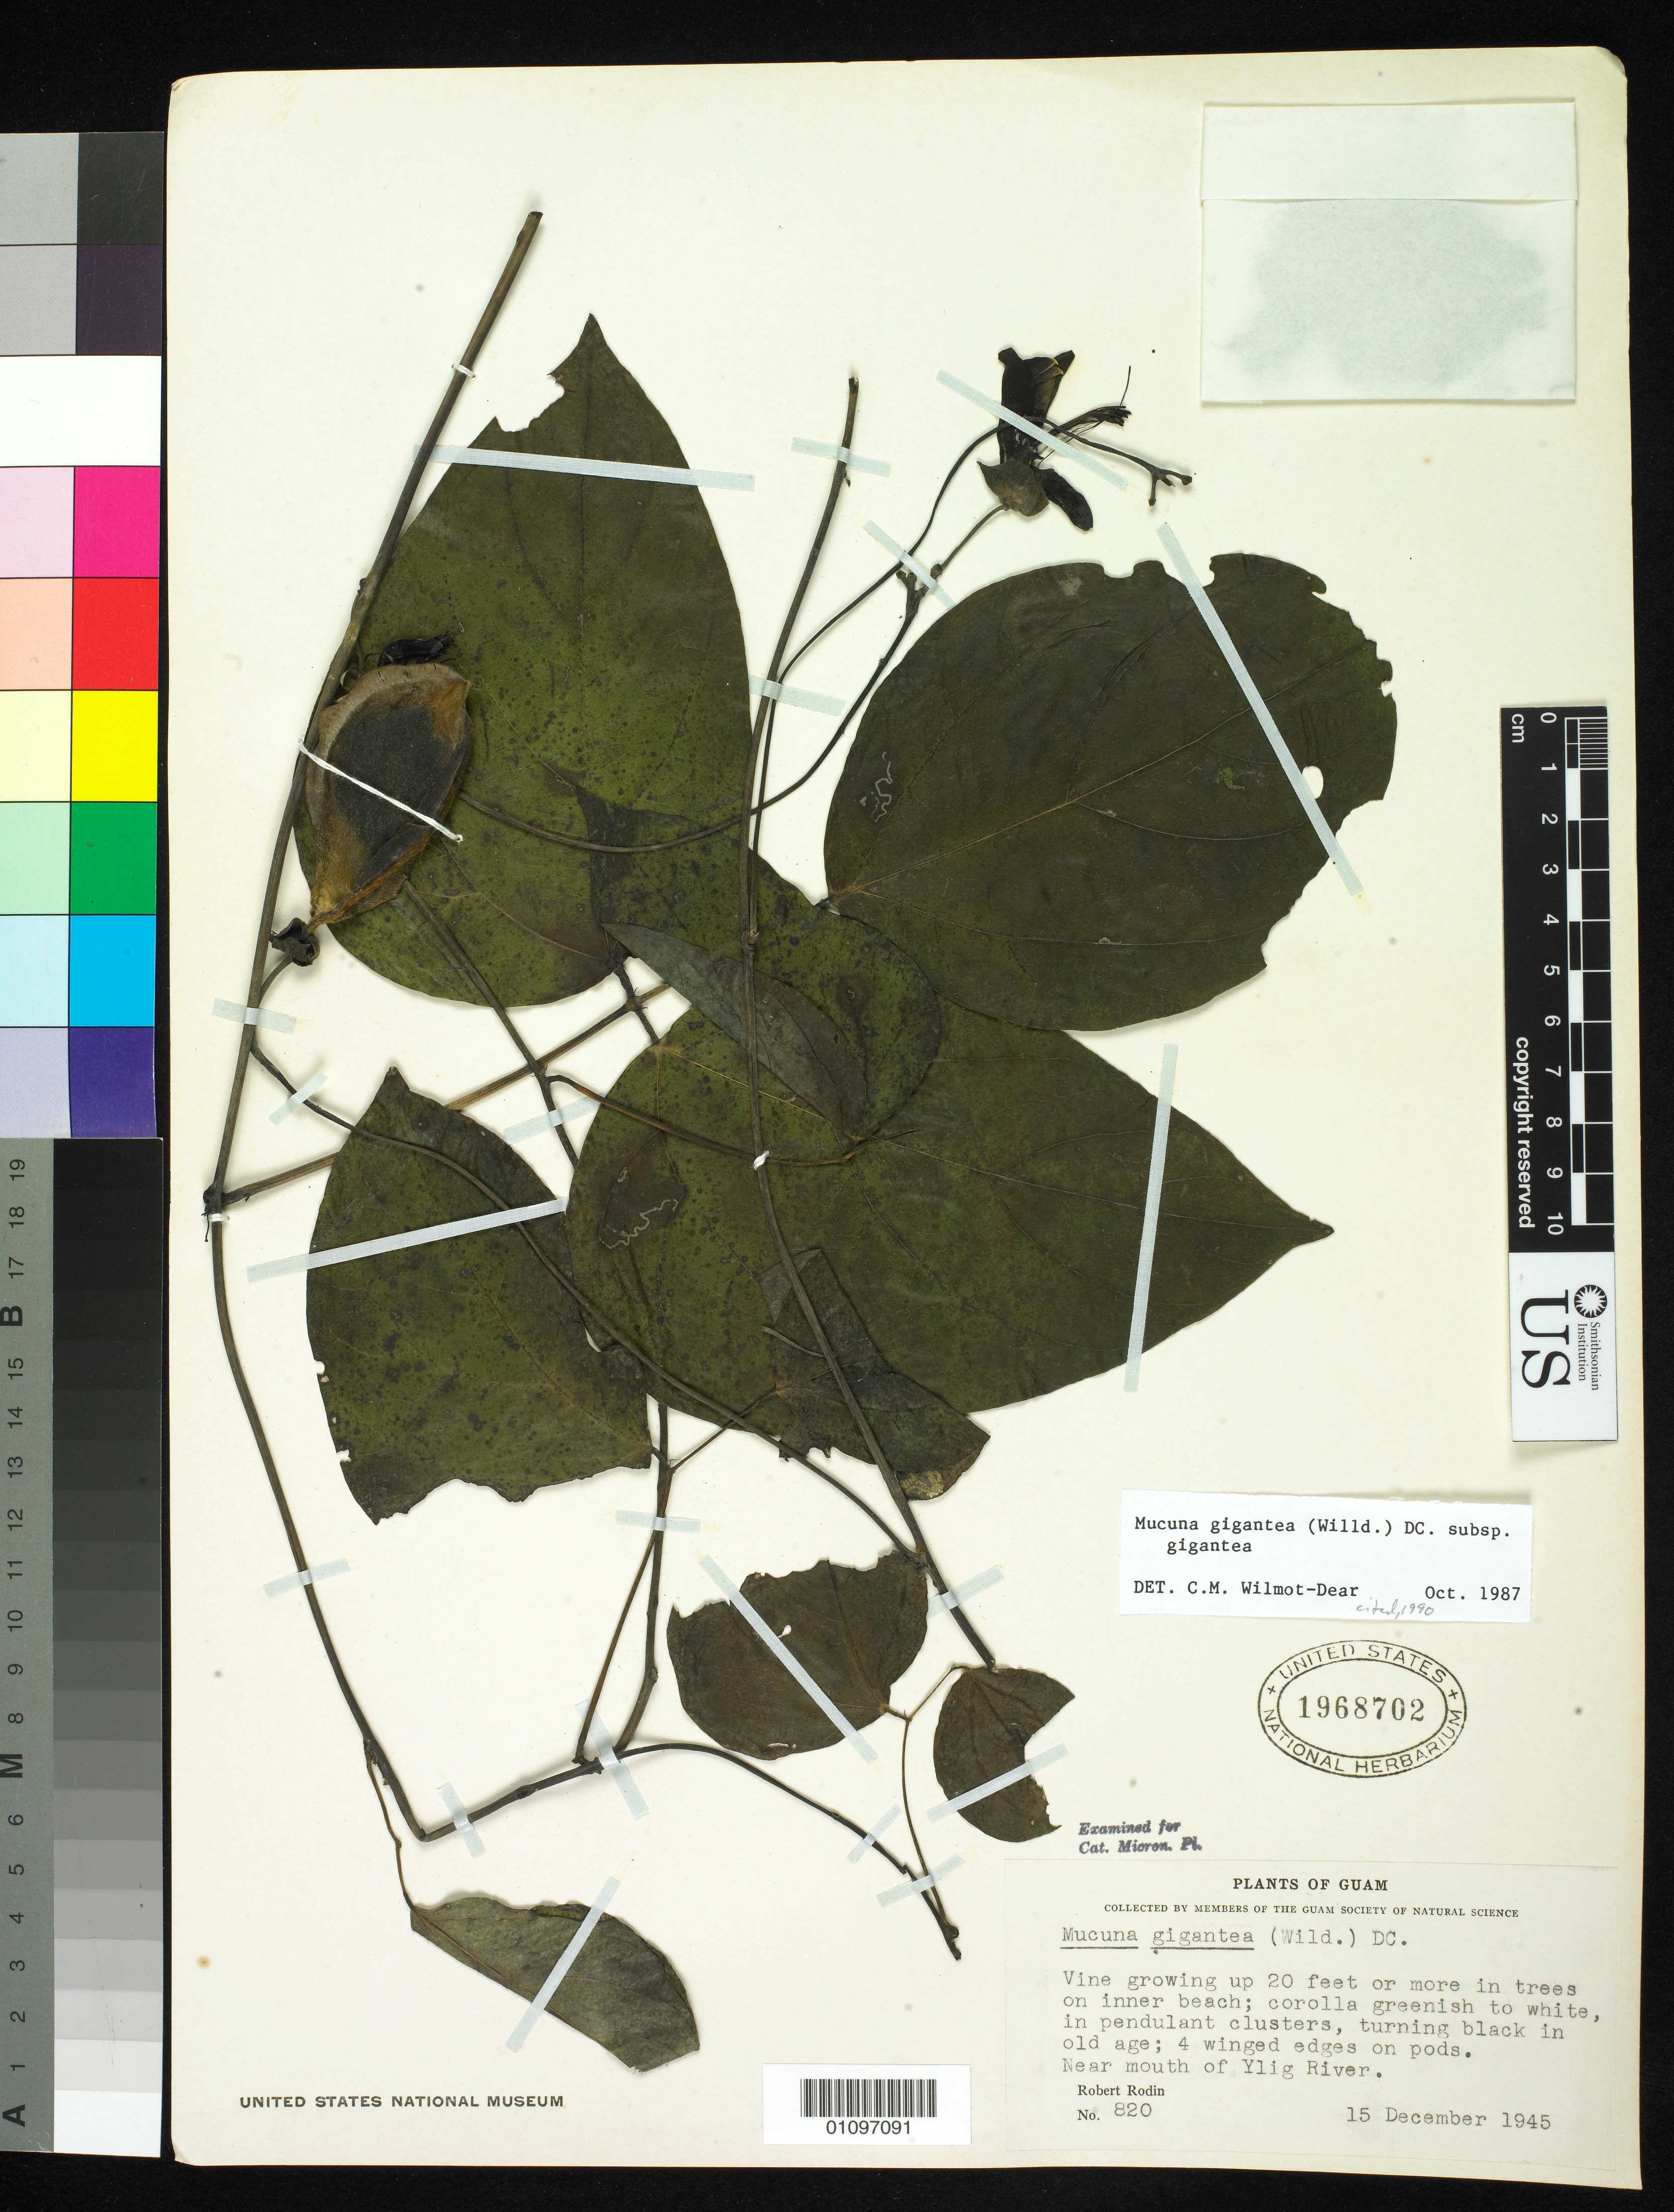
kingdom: Plantae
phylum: Tracheophyta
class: Magnoliopsida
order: Fabales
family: Fabaceae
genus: Mucuna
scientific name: Mucuna gigantea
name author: (Willd.) DC.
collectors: R. Rodin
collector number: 820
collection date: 1945-12-15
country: Guam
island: Guam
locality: Near mouth of Ylig River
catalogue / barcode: US 1968702